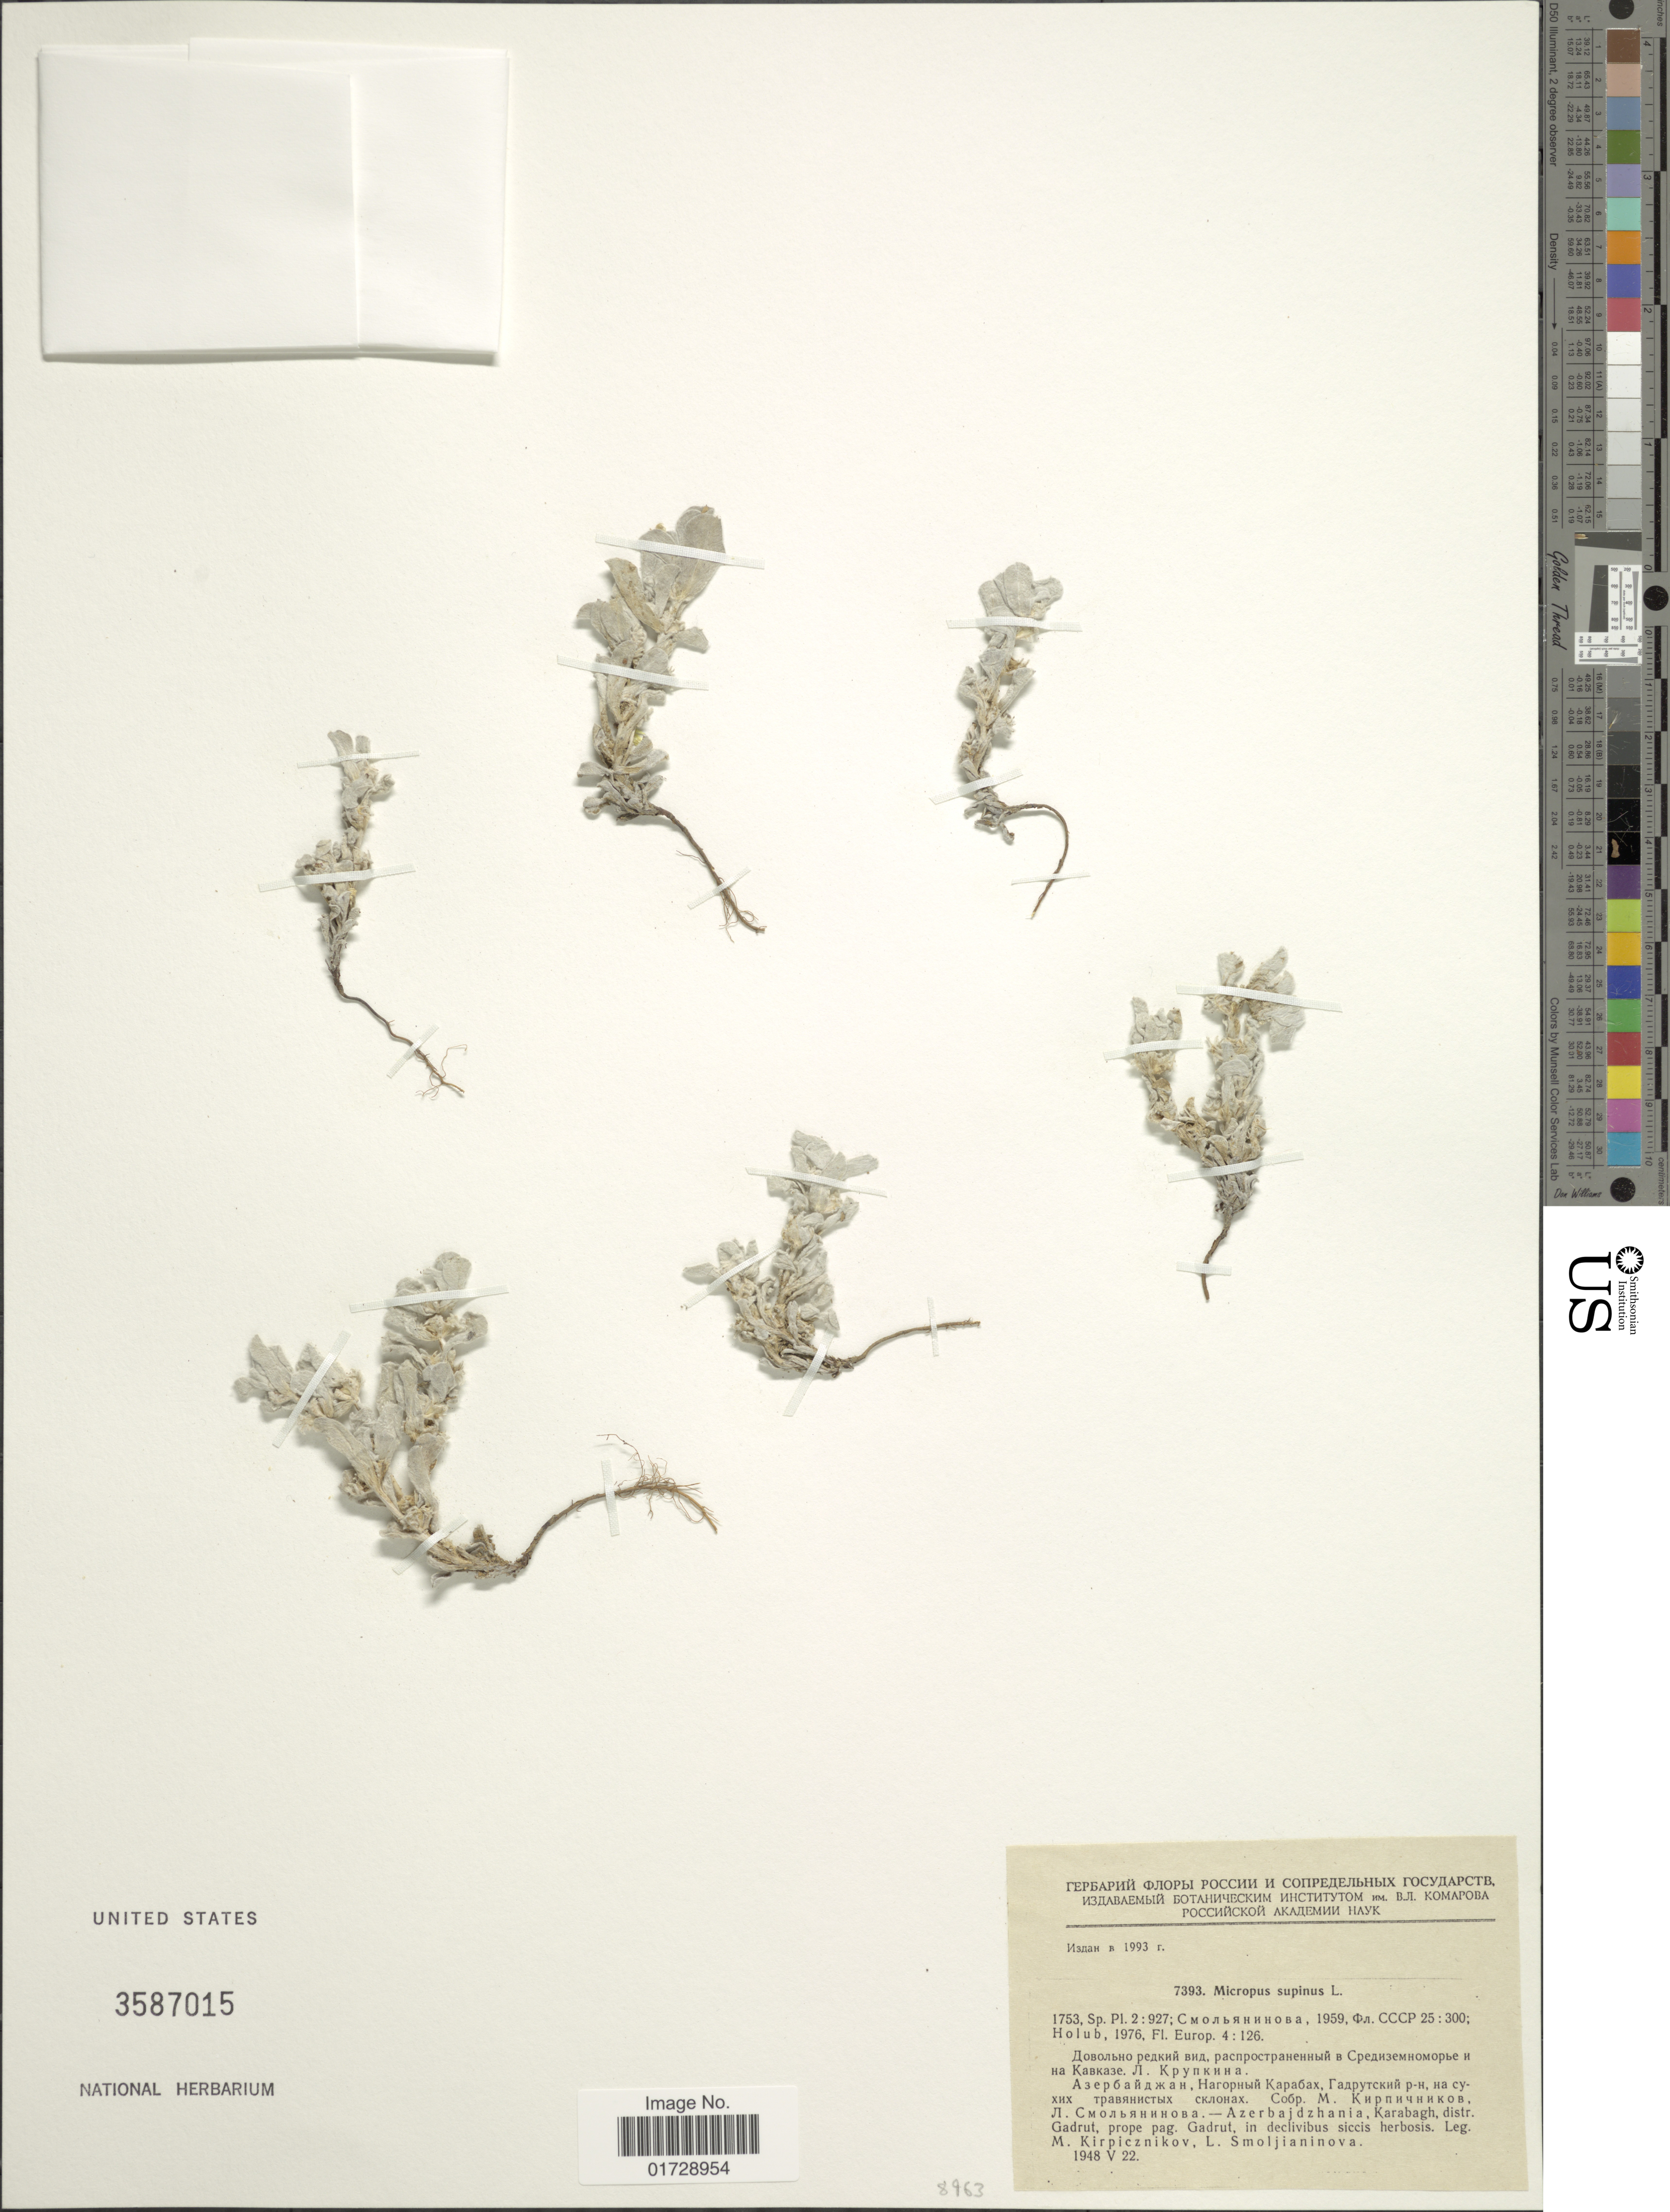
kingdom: Plantae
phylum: Tracheophyta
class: Magnoliopsida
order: Asterales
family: Asteraceae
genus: Micropus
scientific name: Micropus supinus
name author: L.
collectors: M. Kirpicznikov & L. Smoljianinova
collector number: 1753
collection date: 1948-05-22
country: Azerbaijan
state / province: Nagorno-Karabakh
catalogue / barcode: US 3587015